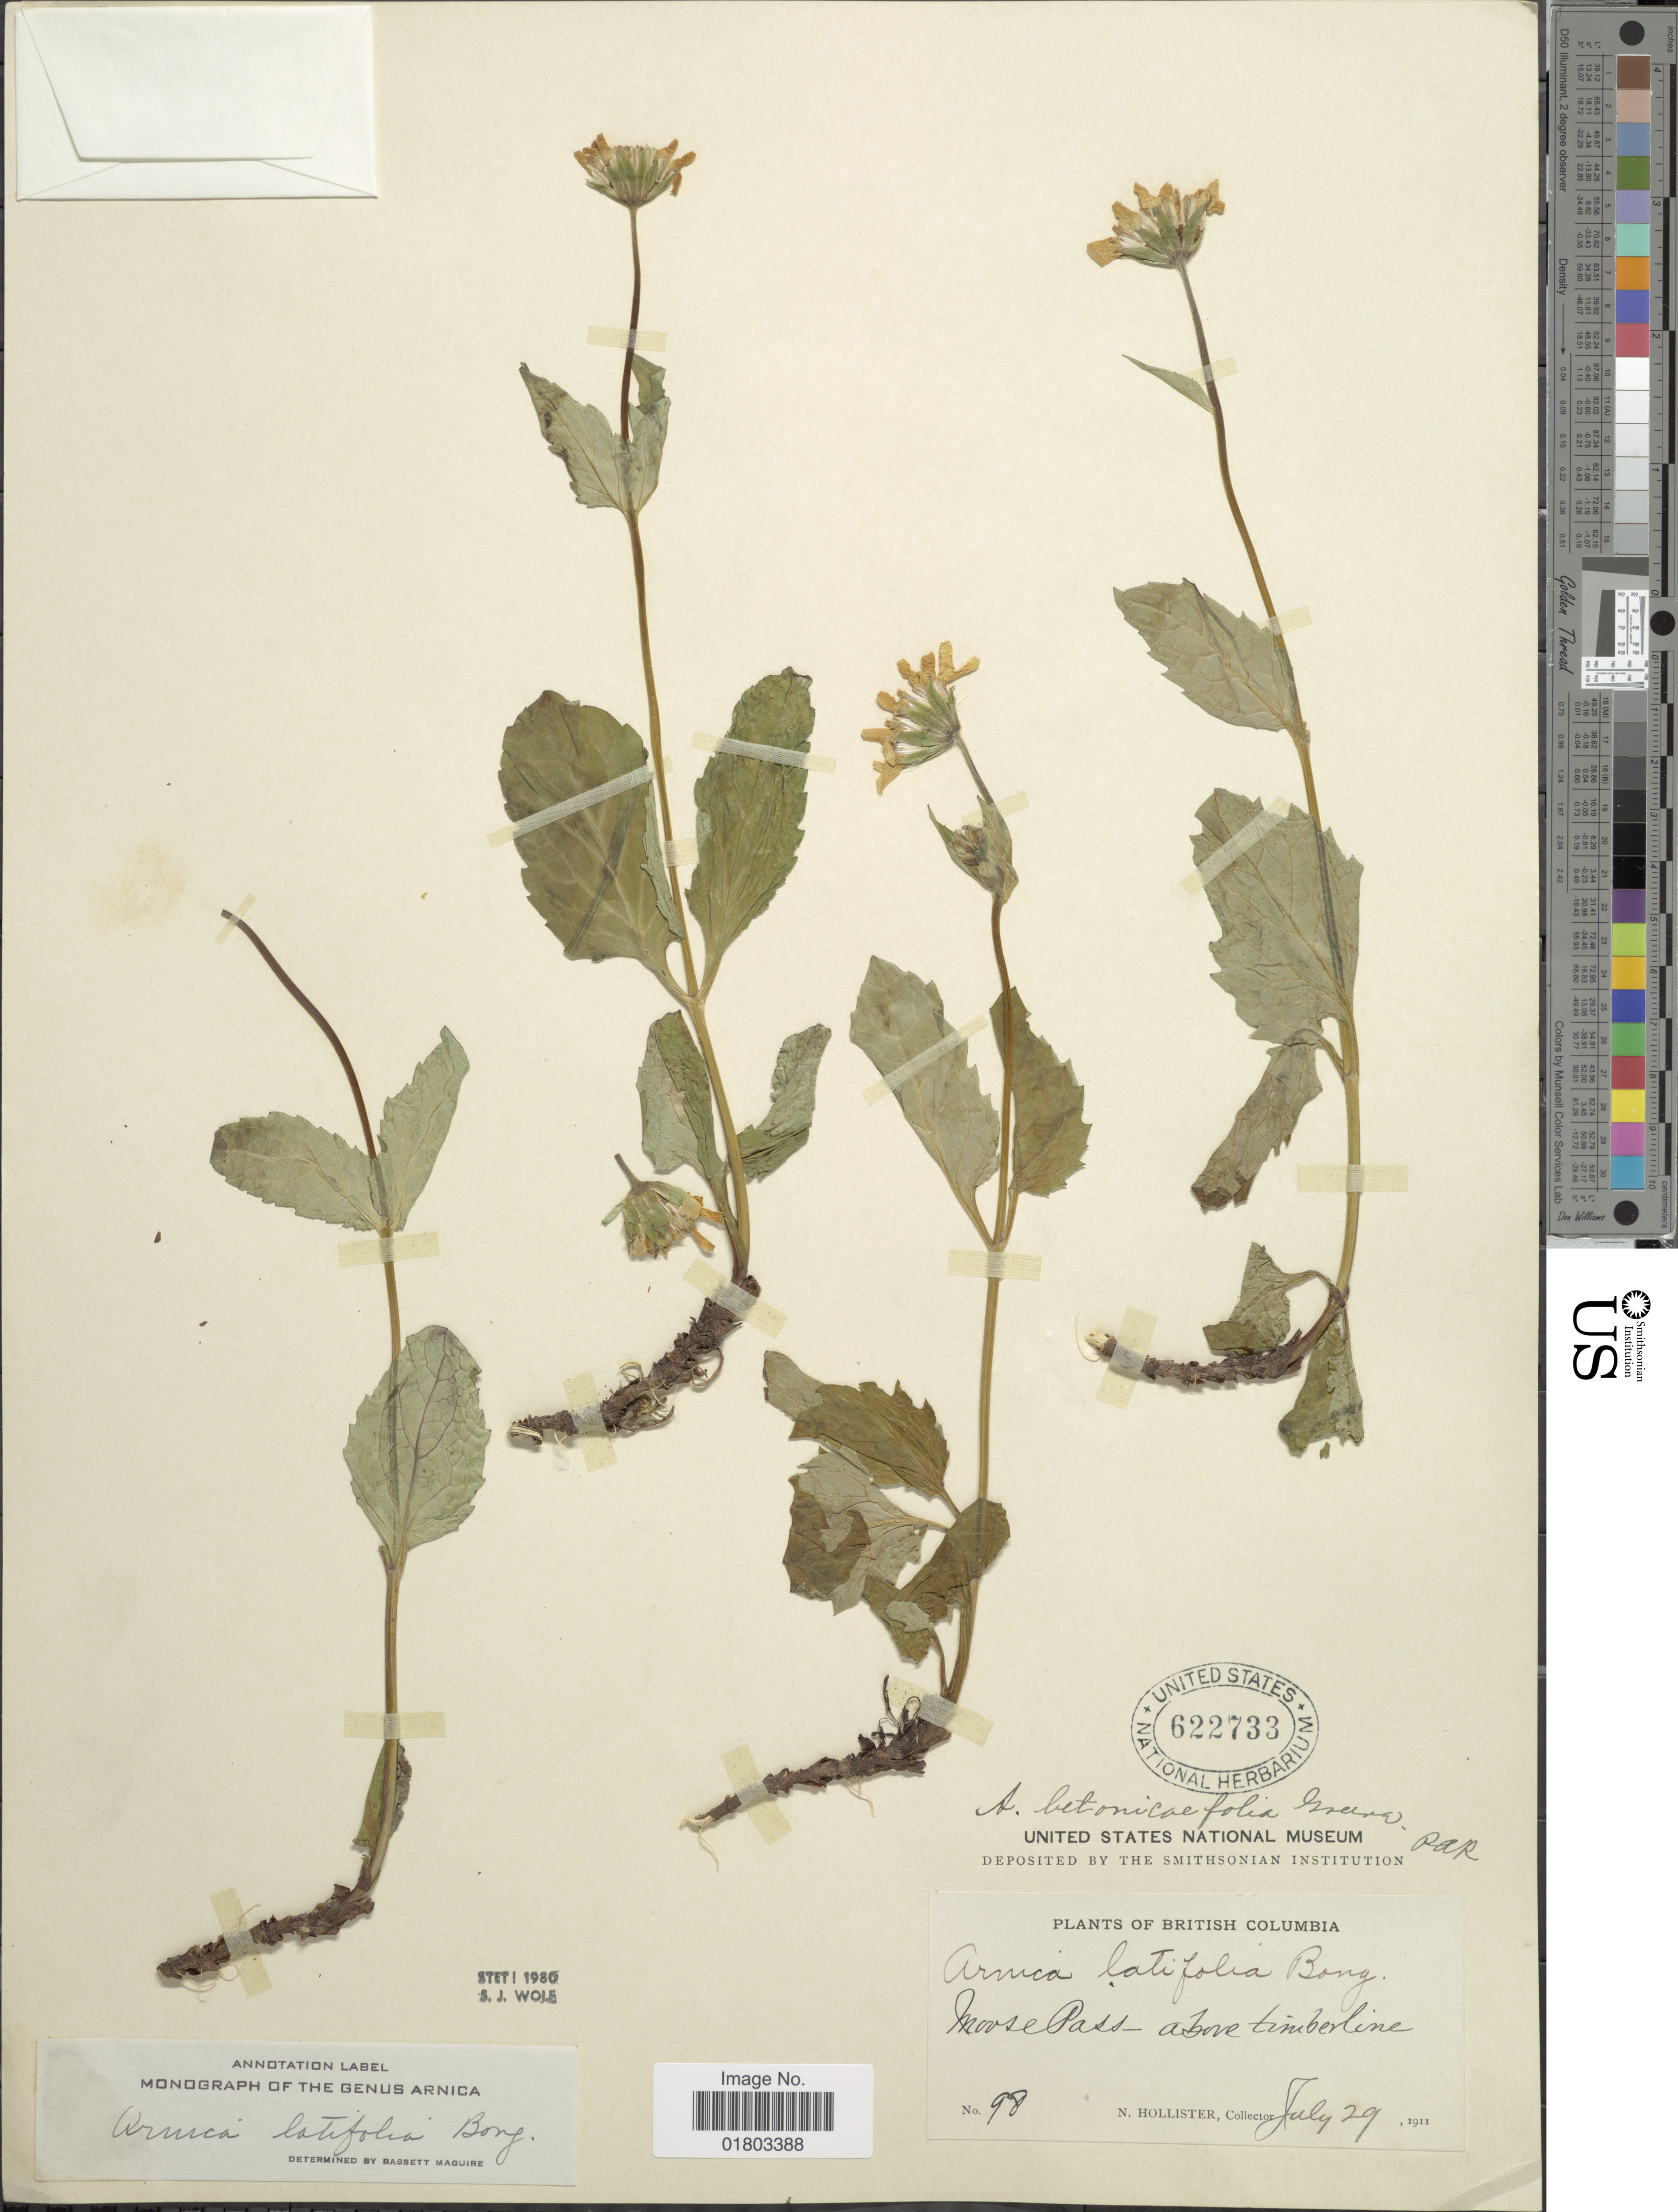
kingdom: Plantae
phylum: Tracheophyta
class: Magnoliopsida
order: Asterales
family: Asteraceae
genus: Arnica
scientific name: Arnica latifolia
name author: Bong.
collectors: N. Hollister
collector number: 98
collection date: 1911-07-29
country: Canada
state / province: British Columbia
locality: Moose Pass-above timberline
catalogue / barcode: US 622733